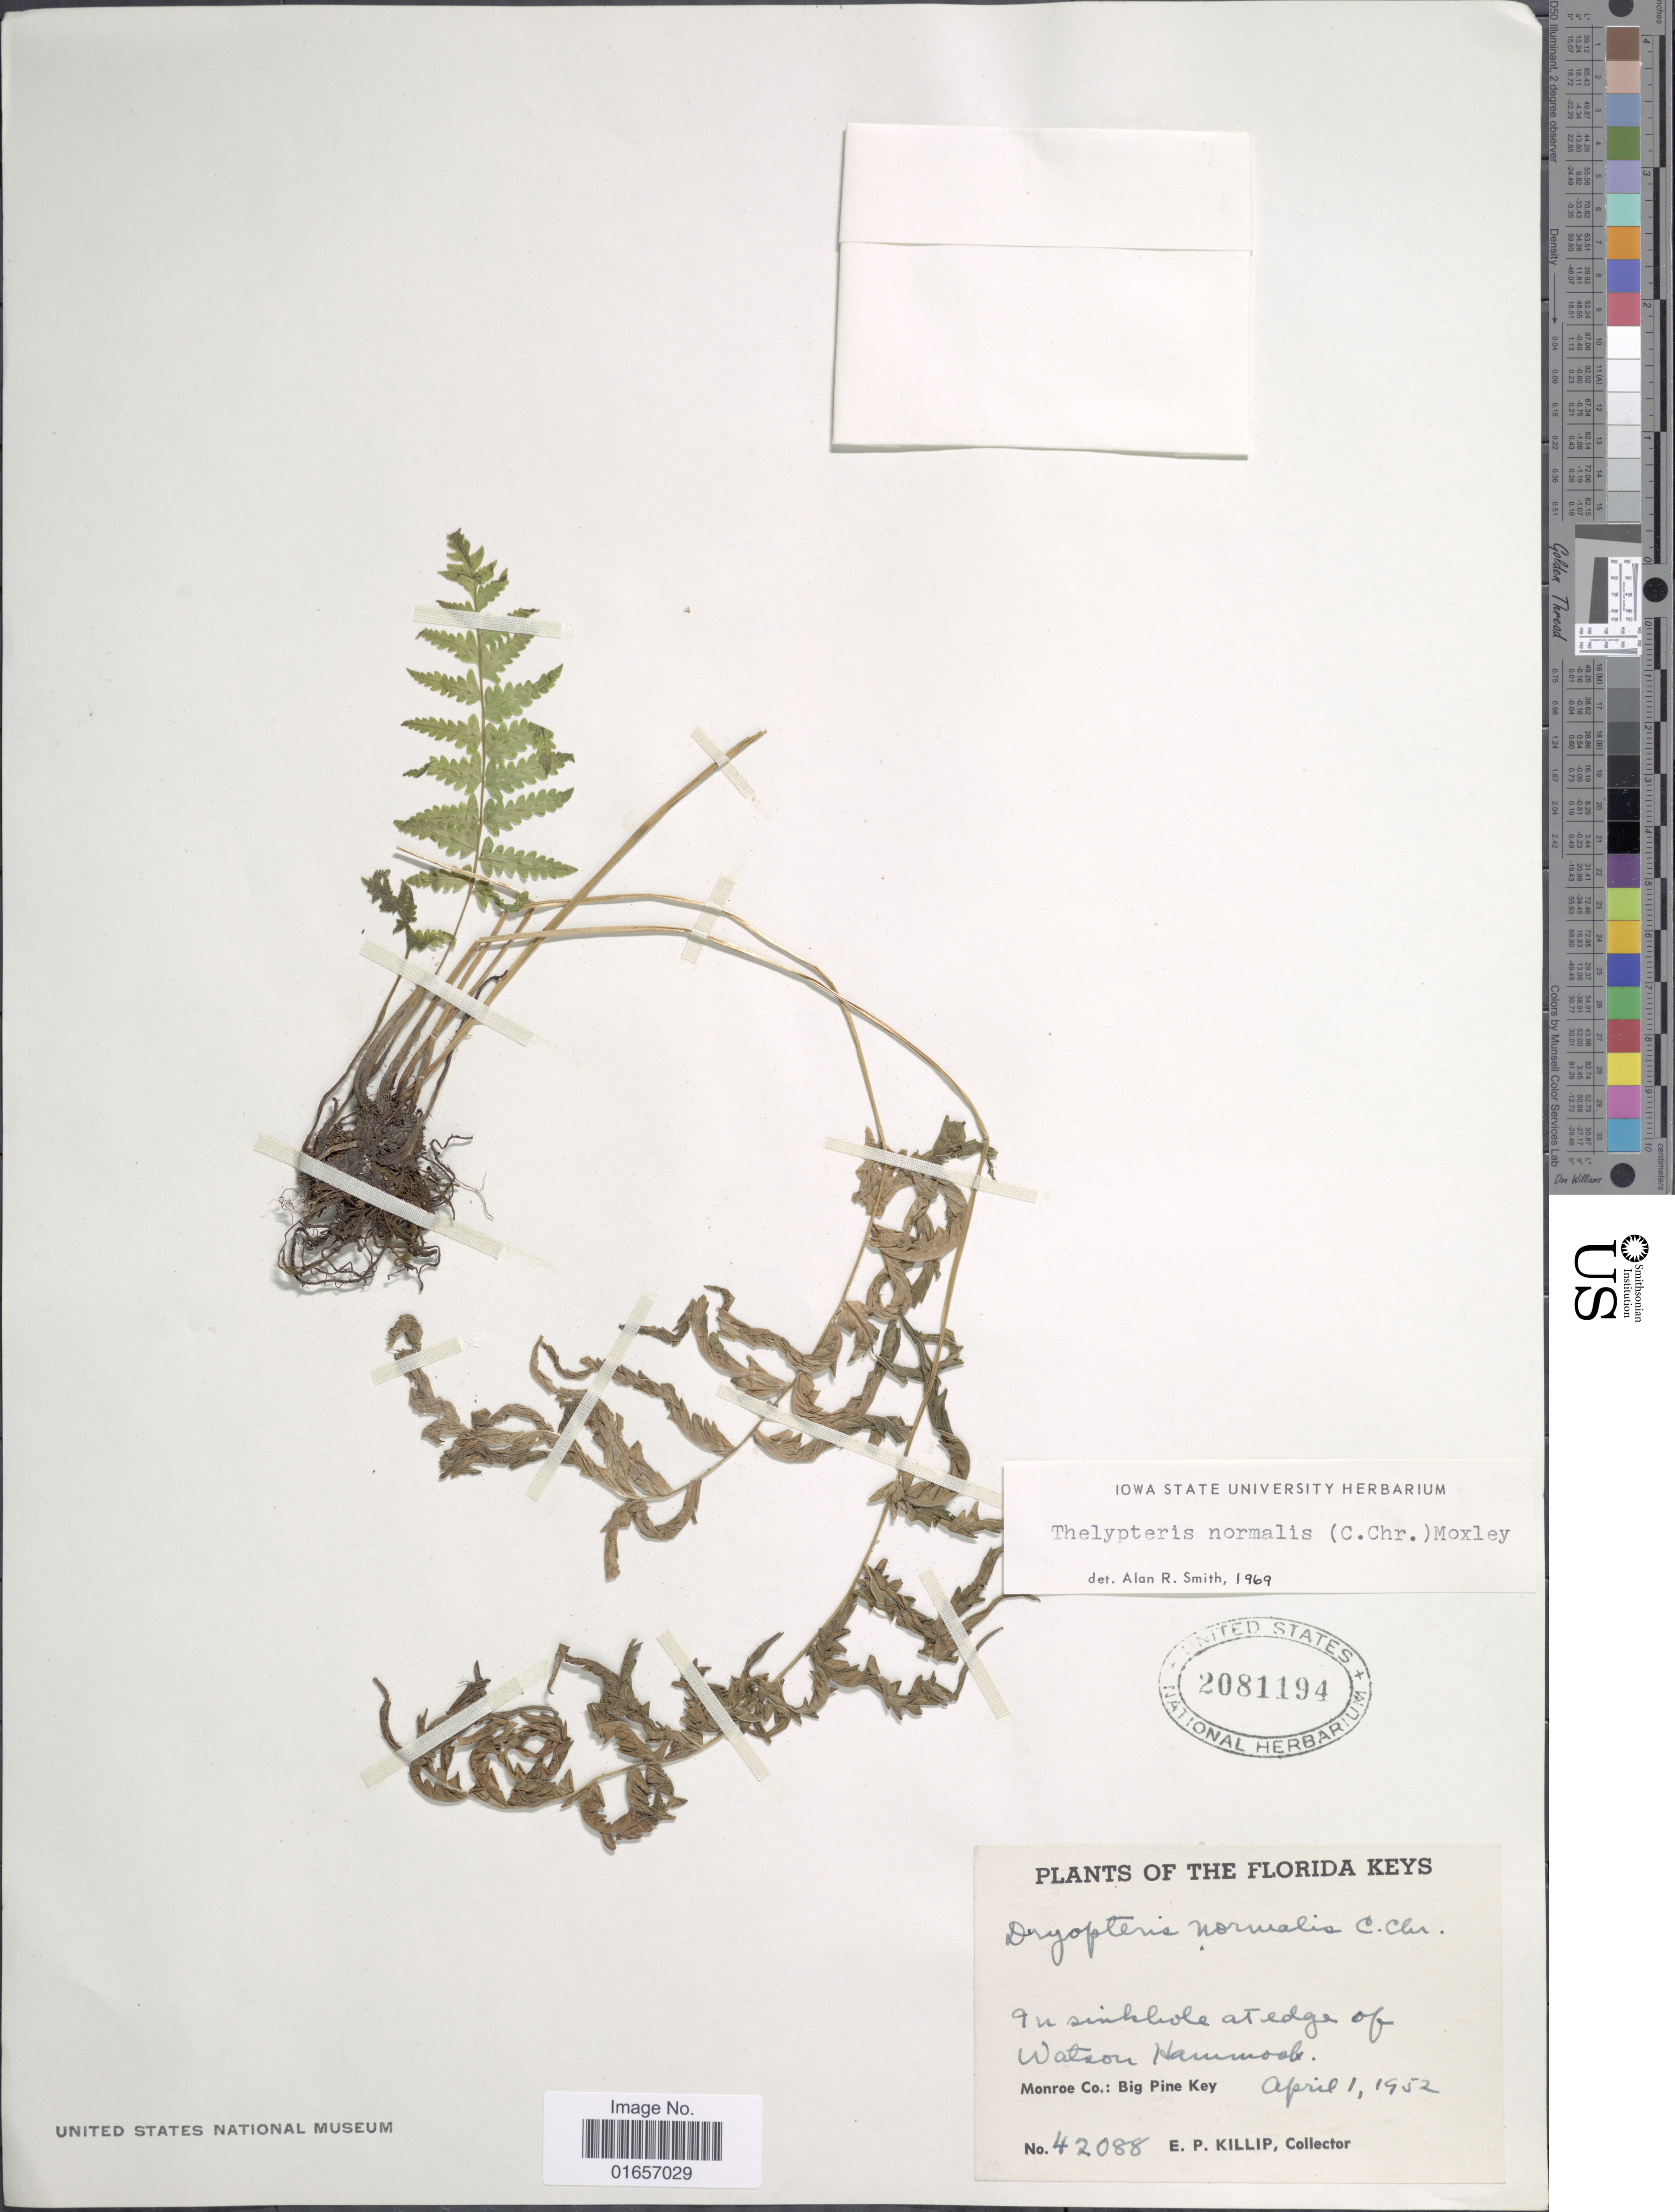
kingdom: Plantae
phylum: Tracheophyta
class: Polypodiopsida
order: Polypodiales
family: Thelypteridaceae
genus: Christella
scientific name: Christella kunthii comb. ined.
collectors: E. P. Killip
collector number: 42088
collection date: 1952-04-01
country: United States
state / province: Florida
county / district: Monroe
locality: Florida Keys, in sinkhole at edge of Watson Hammock, Pig Pine Key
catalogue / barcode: US 2081194